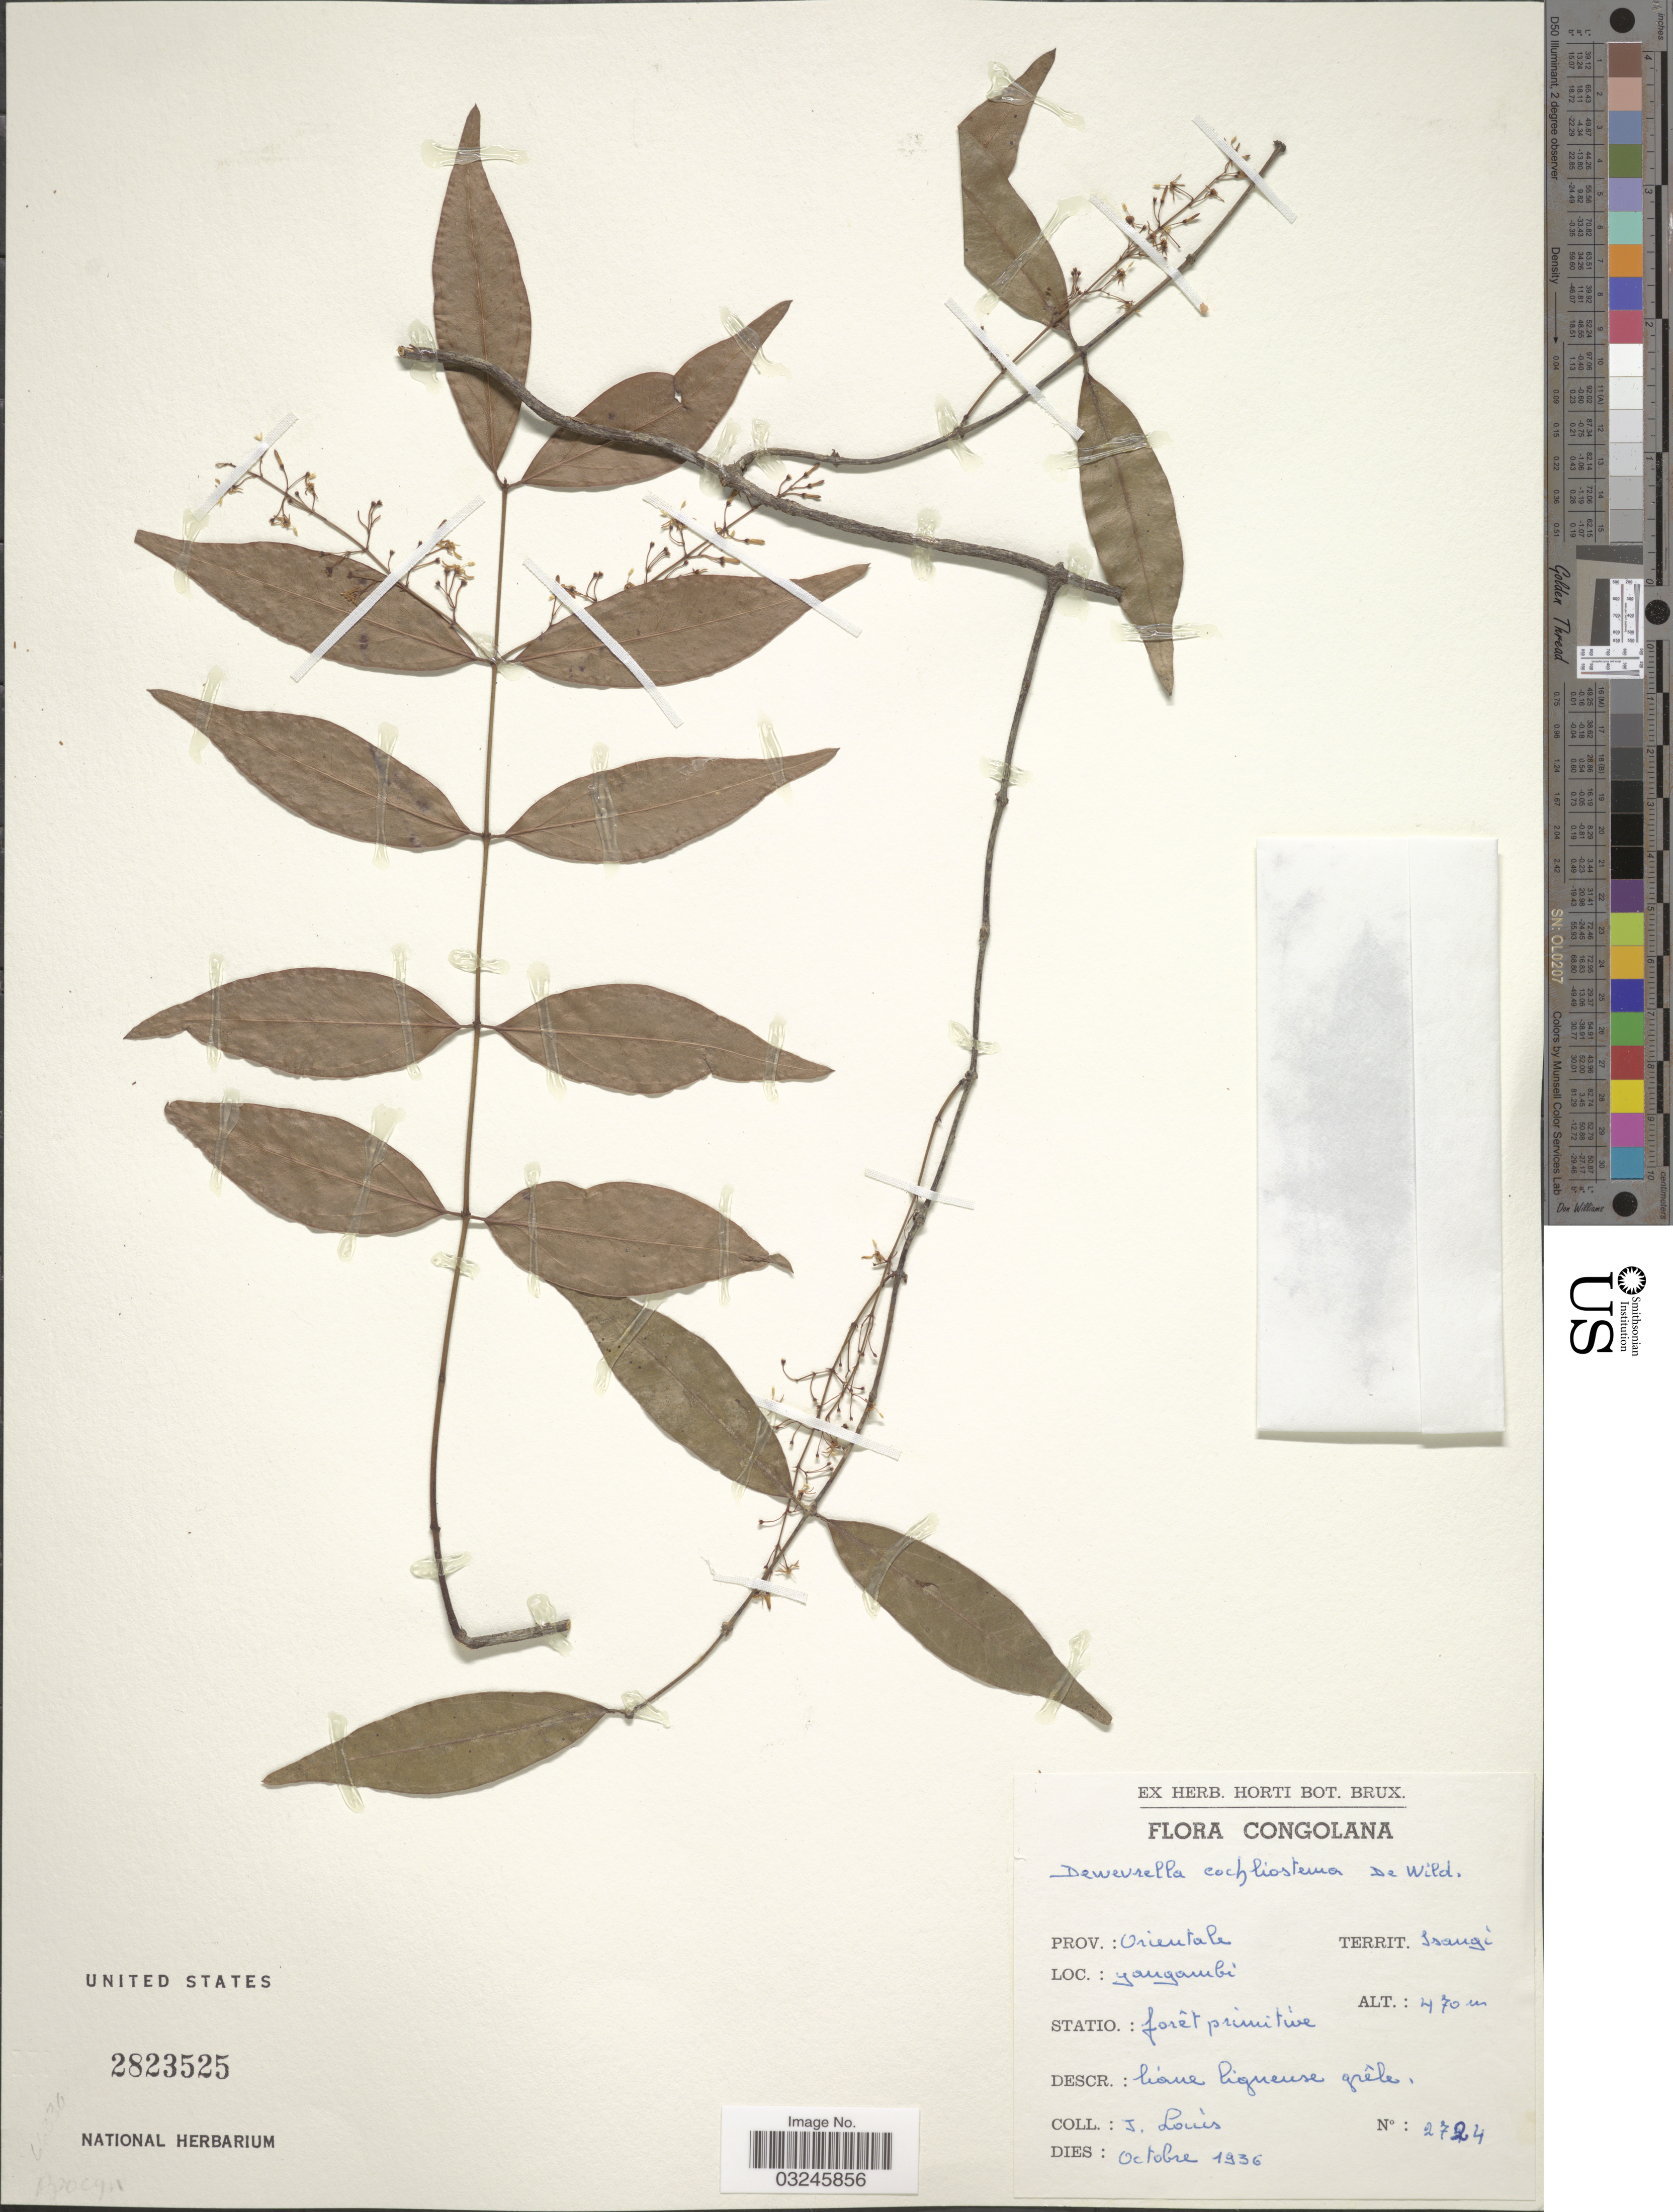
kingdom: Plantae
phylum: Tracheophyta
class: Magnoliopsida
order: Gentianales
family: Apocynaceae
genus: Dewevrella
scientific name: Dewevrella cochliostema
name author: De Wild.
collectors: J. Louis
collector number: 2724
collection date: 1936-10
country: Congo, Democratic Republic of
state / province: Tshopo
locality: Prov.: Orientale Territ.: Isangi, Yangambi. Congolana.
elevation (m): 470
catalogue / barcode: US 2823525